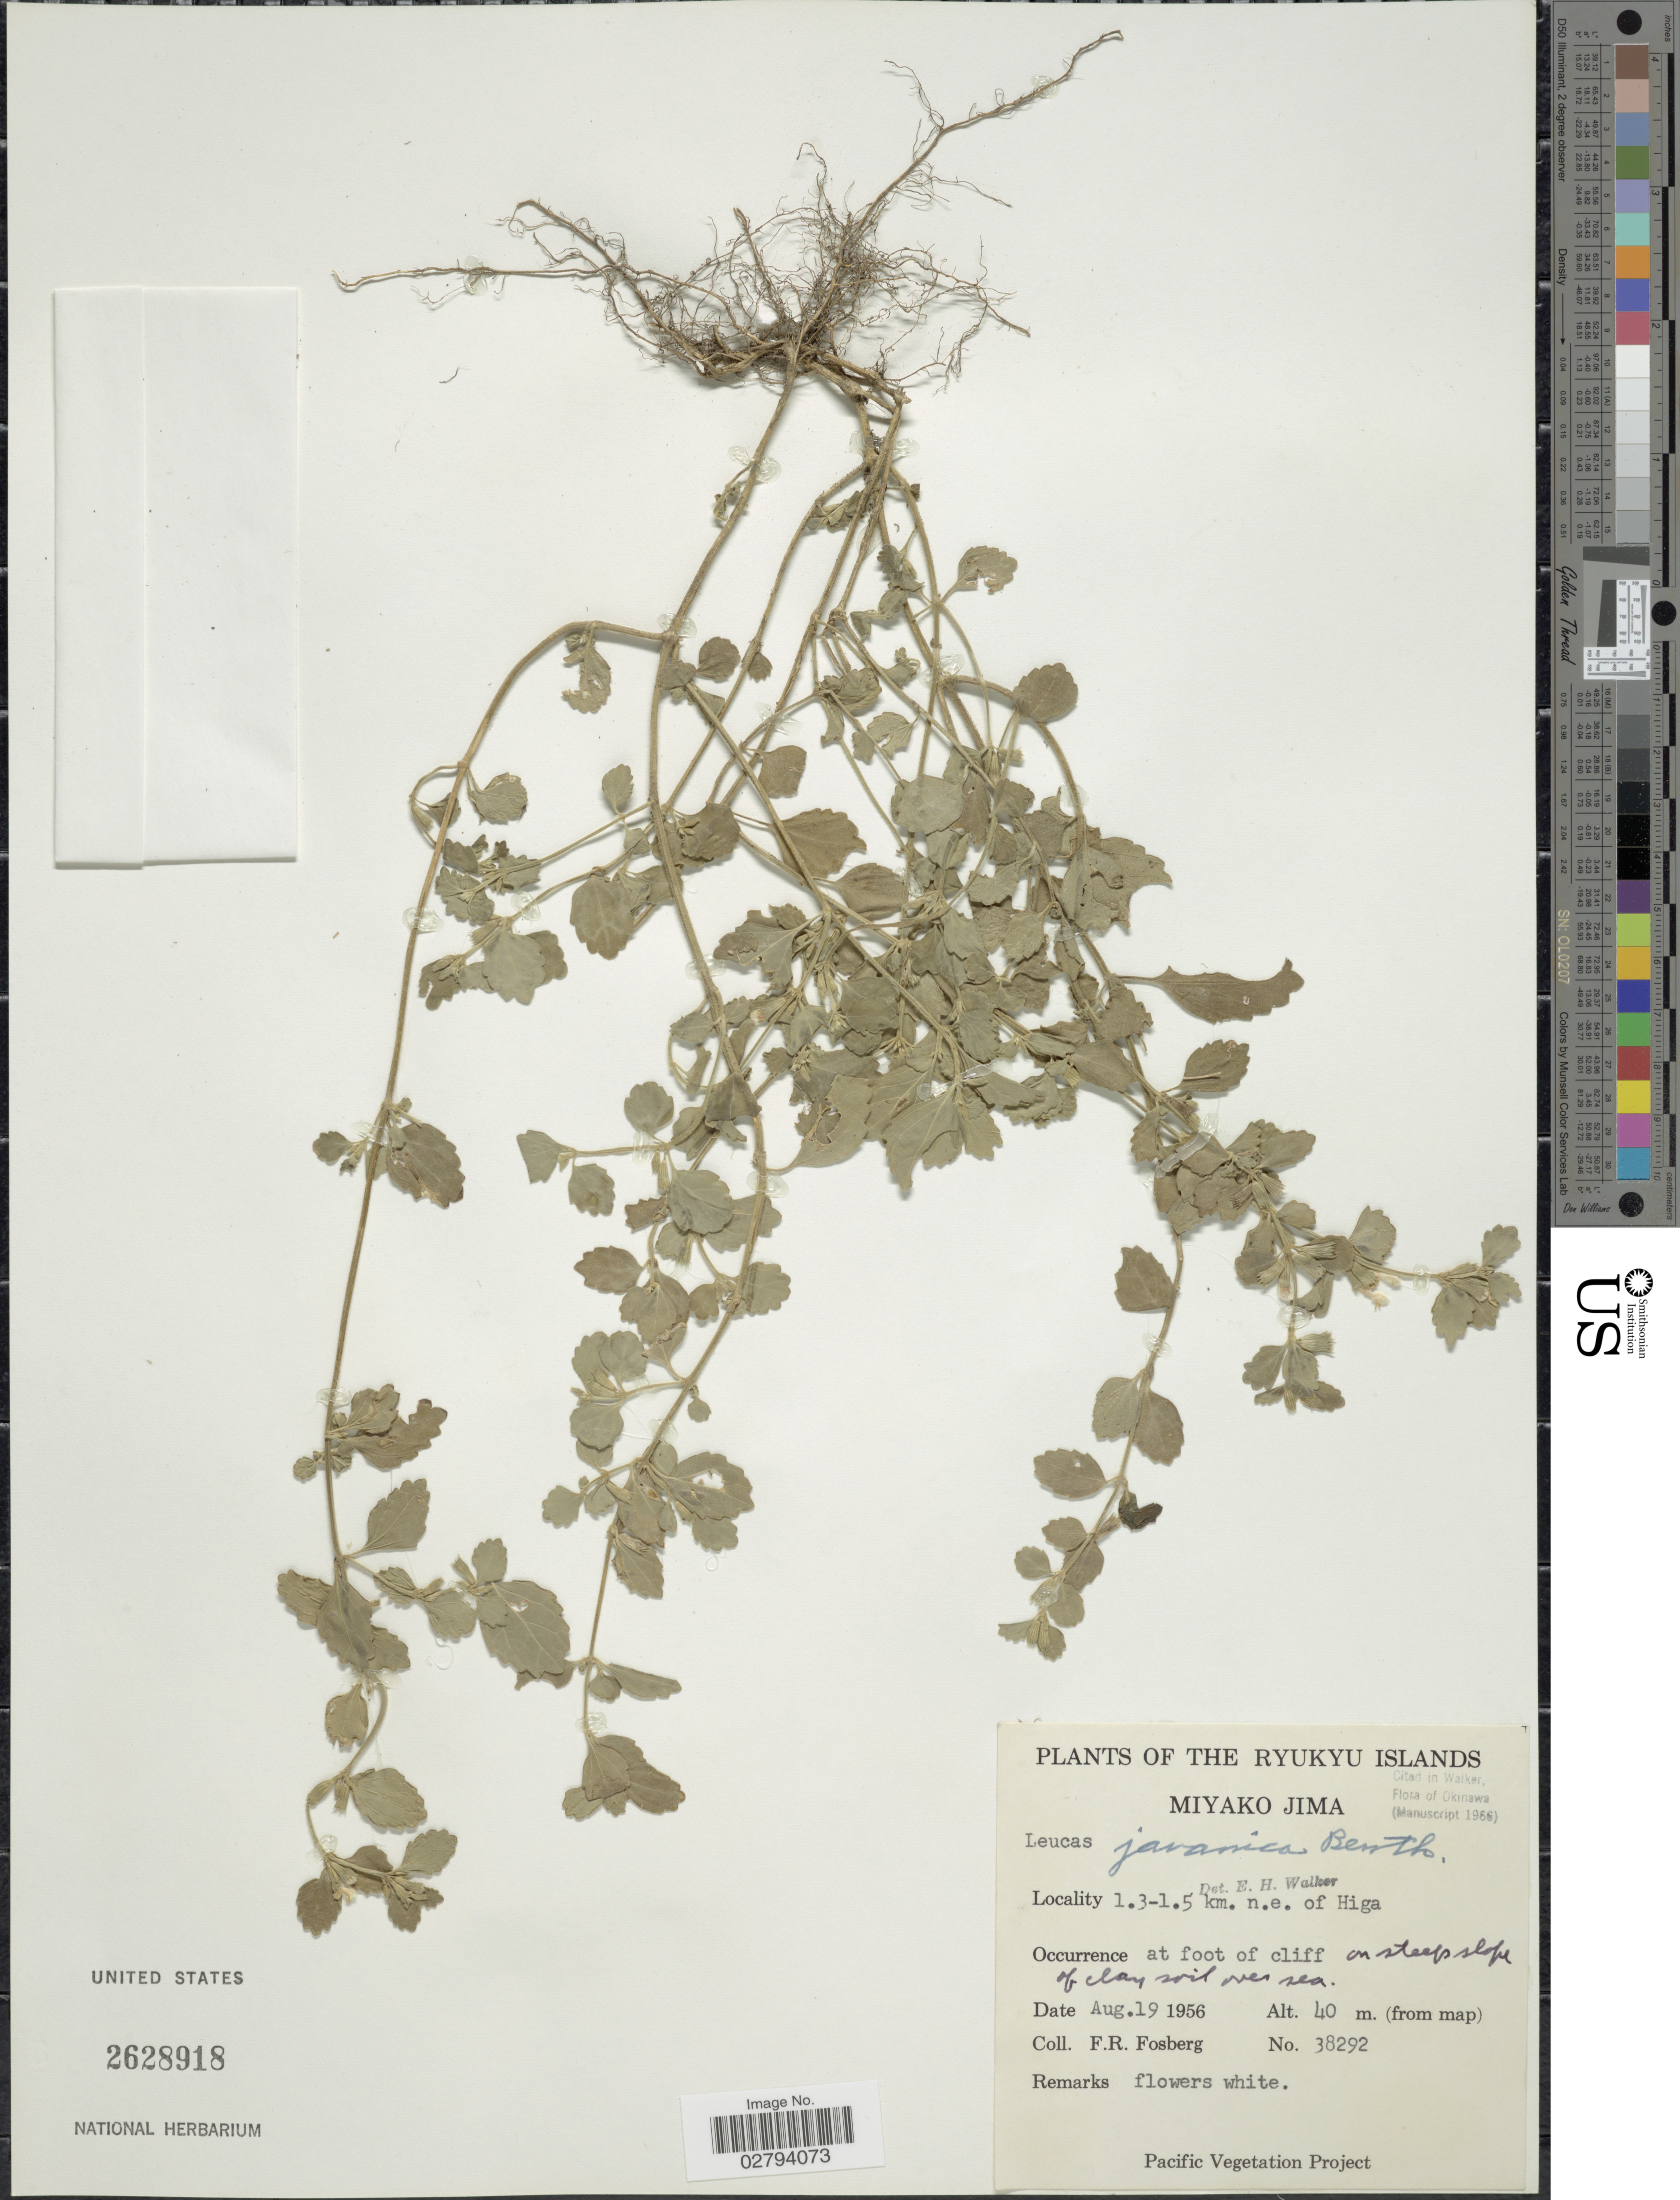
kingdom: Plantae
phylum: Tracheophyta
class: Magnoliopsida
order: Lamiales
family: Lamiaceae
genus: Leucas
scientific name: Leucas javanica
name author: Benth.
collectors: F. R. Fosberg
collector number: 38292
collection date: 1956-08-19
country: Japan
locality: The Ryukyu Islands, Miyako Jima, 1.3-1.5 km. n.e. of Higa.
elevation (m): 40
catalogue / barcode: US 2628918